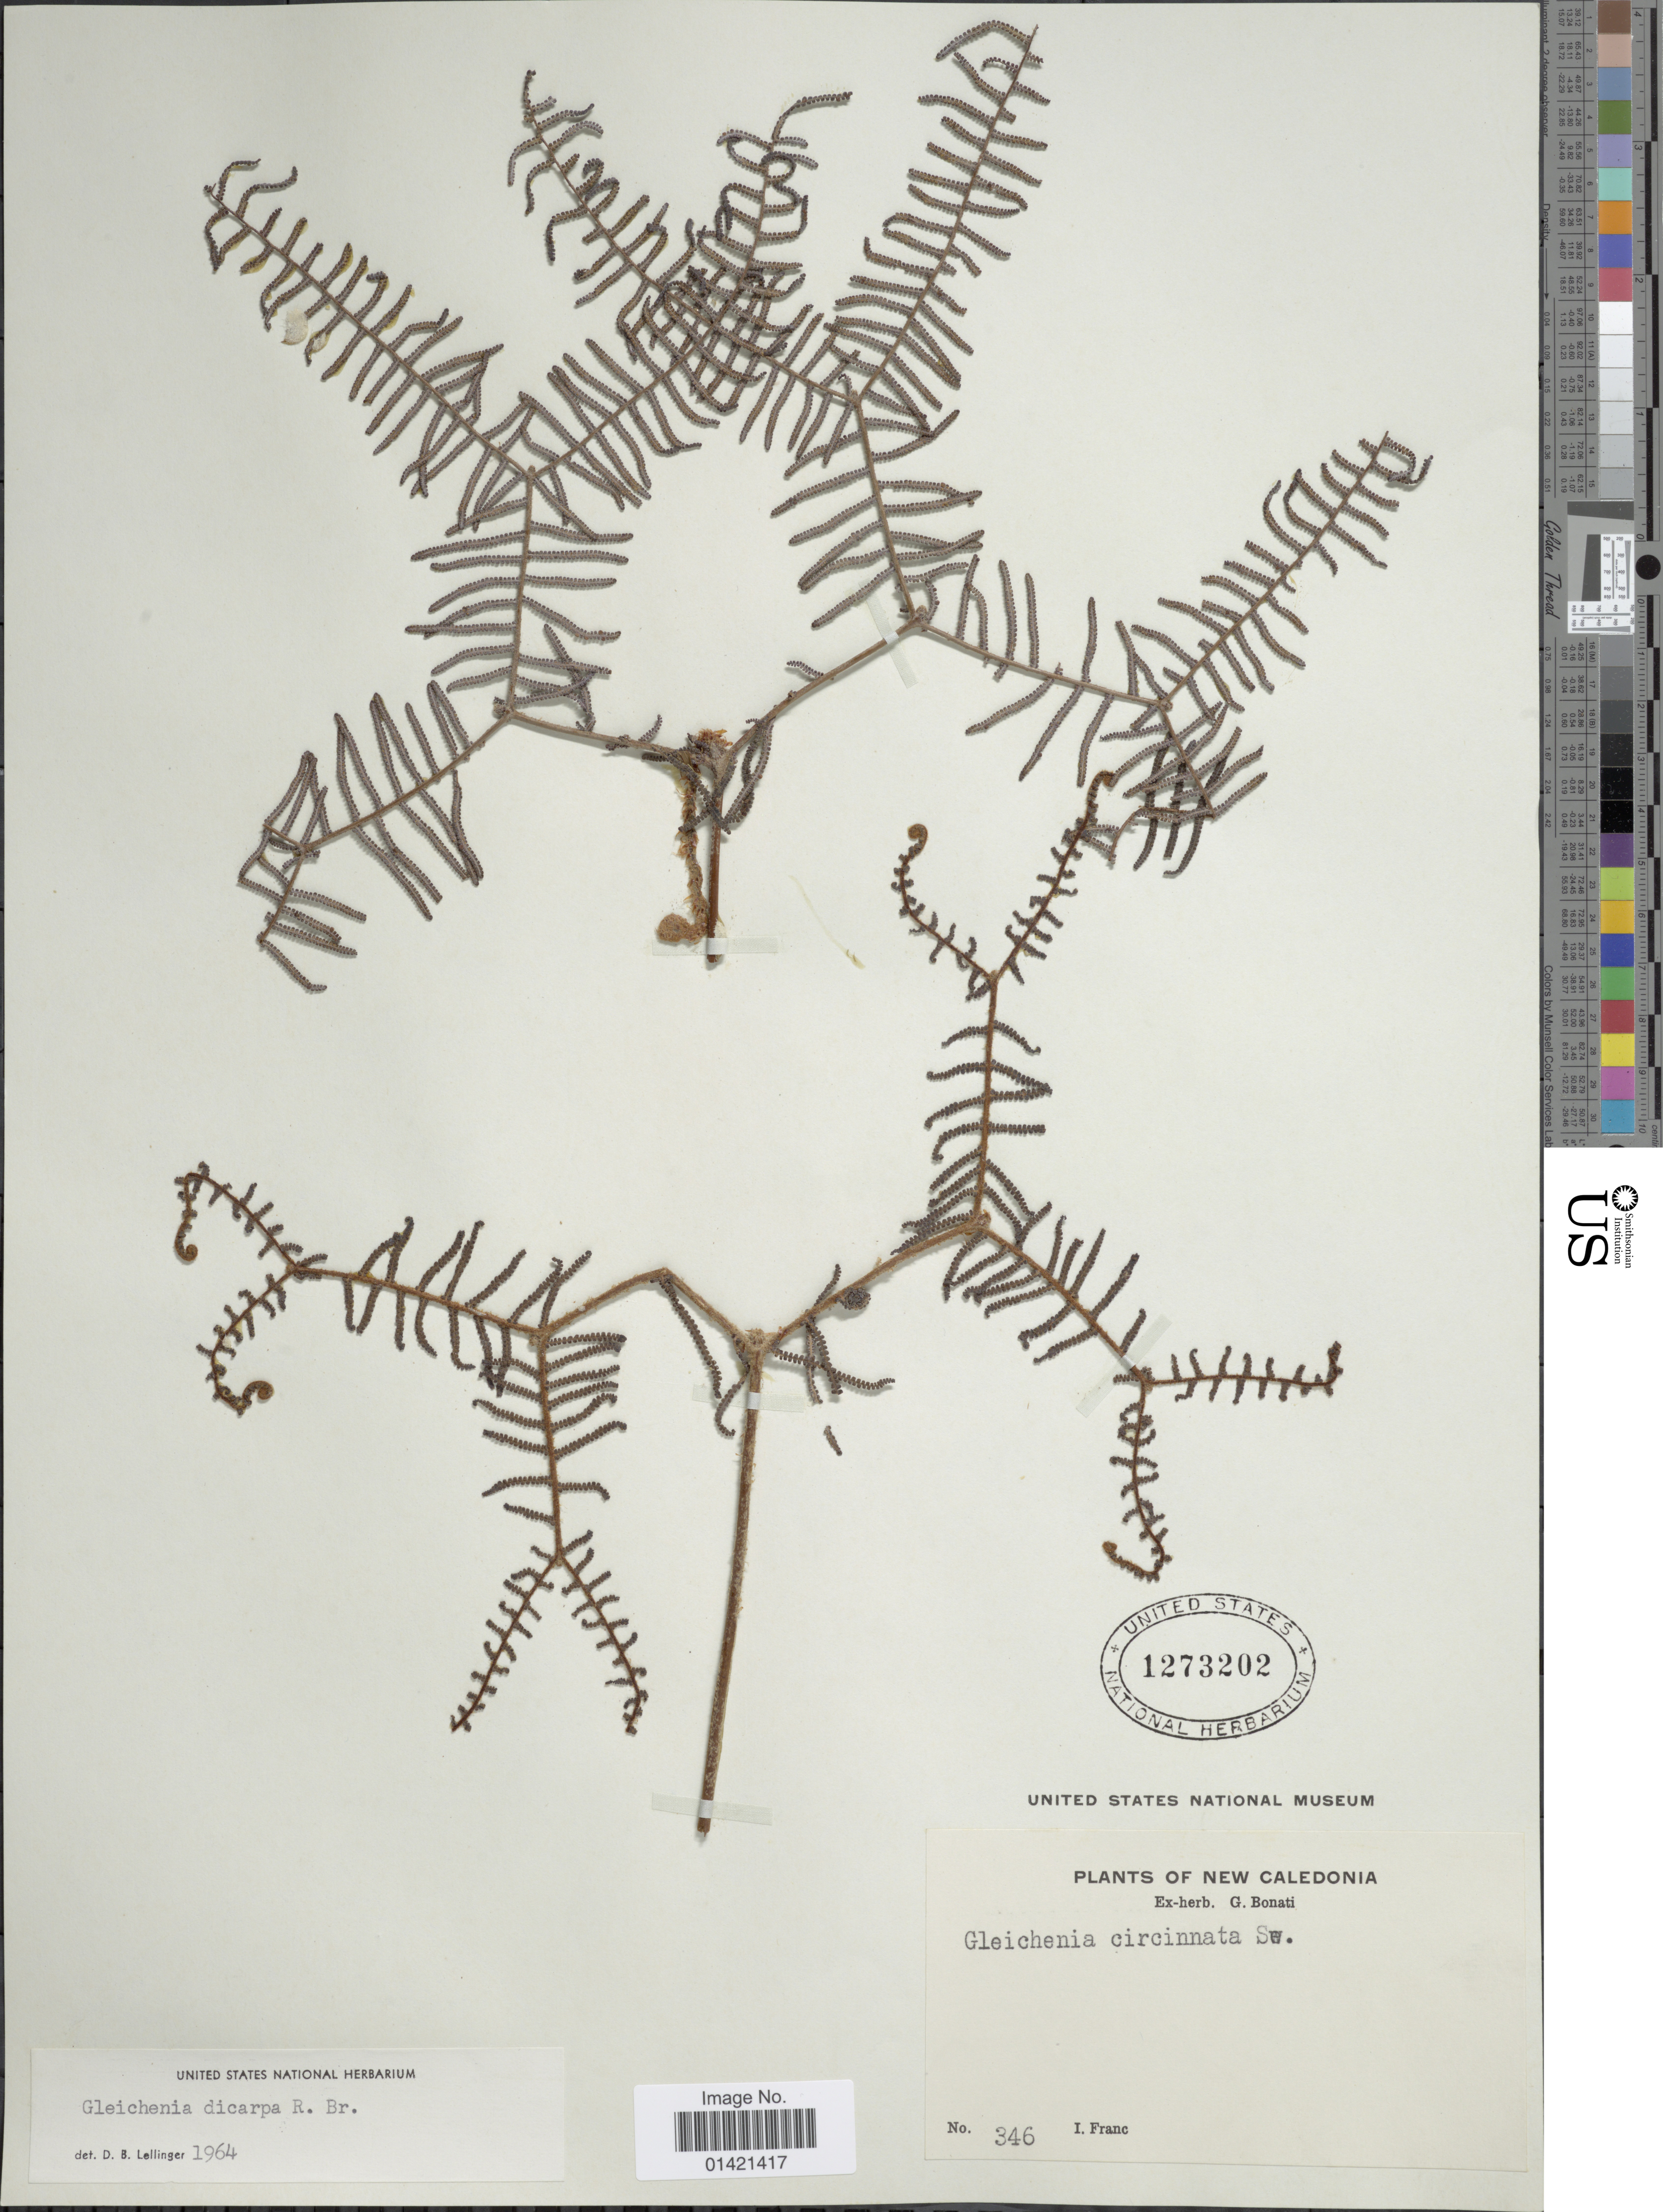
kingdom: Plantae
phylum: Tracheophyta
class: Polypodiopsida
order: Gleicheniales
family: Gleicheniaceae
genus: Gleichenia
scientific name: Gleichenia dicarpa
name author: R. Br.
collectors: I. Franc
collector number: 346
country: New Caledonia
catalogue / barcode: US 1273202